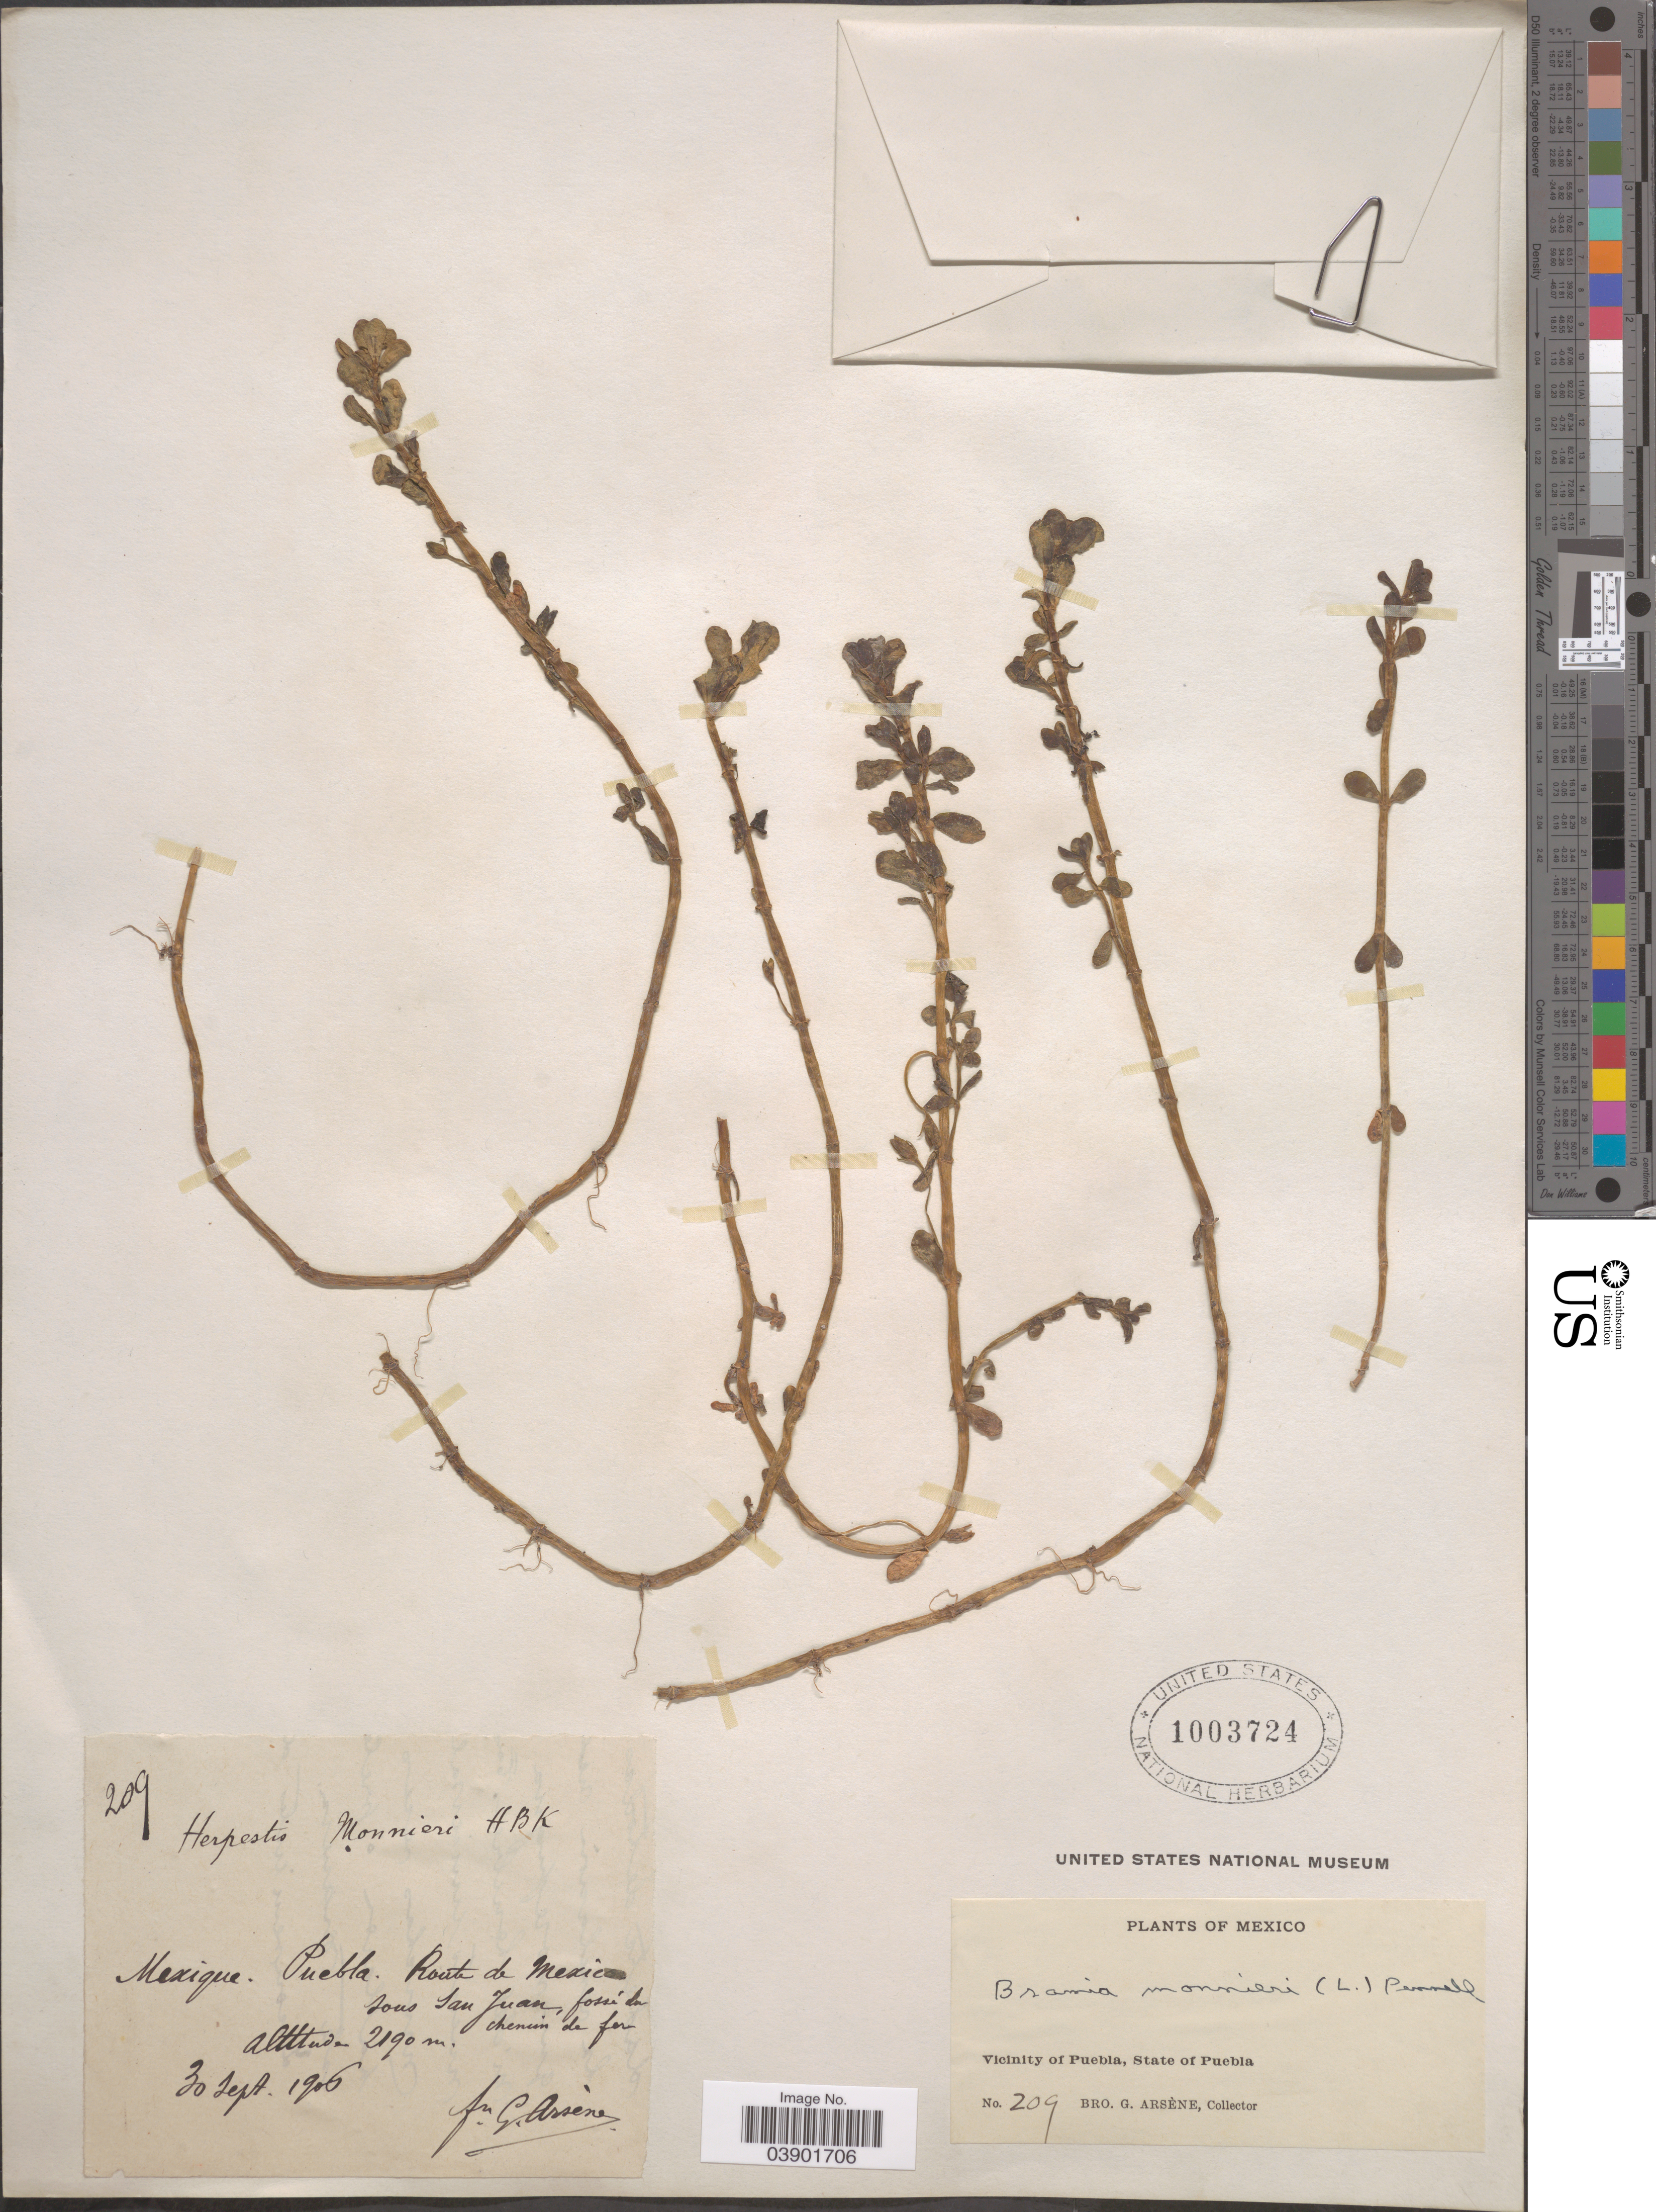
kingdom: Plantae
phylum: Tracheophyta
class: Magnoliopsida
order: Lamiales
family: Plantaginaceae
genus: Bacopa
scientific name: Bacopa monnieri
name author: (L.) Pennell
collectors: Bro. G. Arsène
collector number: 209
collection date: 1906-09-30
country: Mexico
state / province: Puebla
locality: Route de Mexico. Sous San Juan.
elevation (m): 2190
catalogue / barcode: US 1003724